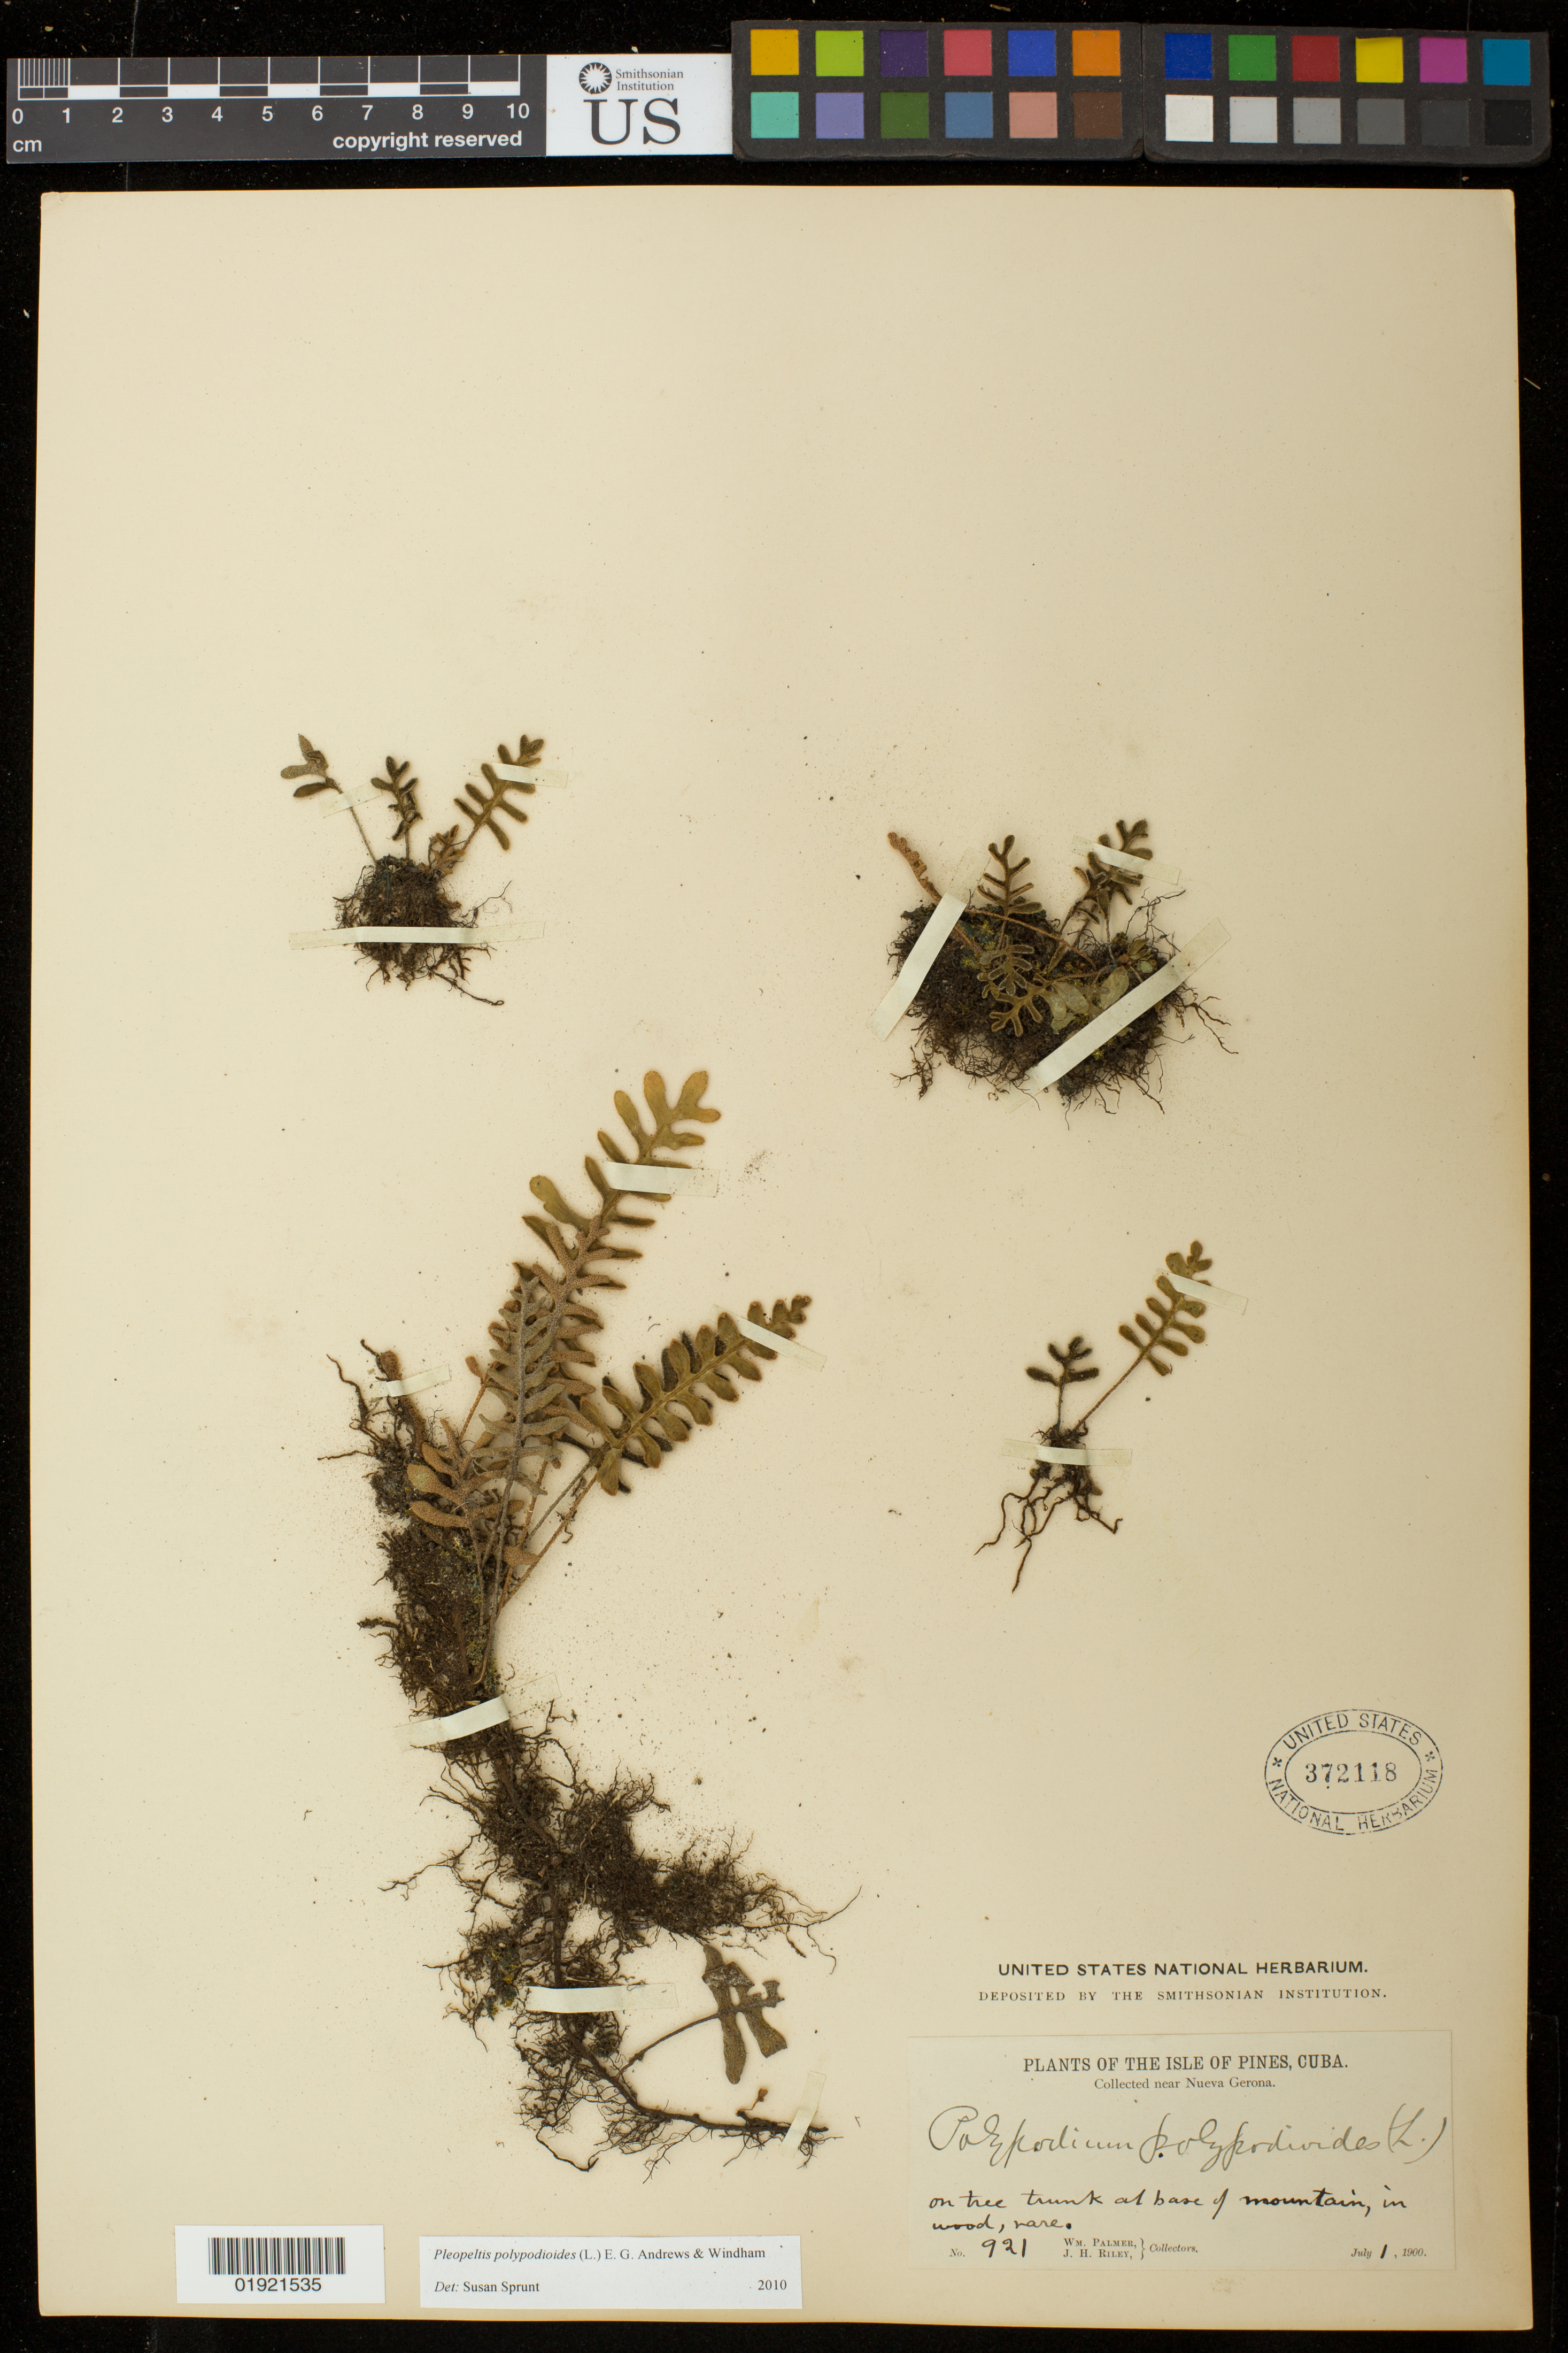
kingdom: Plantae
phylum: Tracheophyta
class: Polypodiopsida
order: Polypodiales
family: Polypodiaceae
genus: Pleopeltis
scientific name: Pleopeltis polypodioides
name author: (L.) E.G. Andrews & Windham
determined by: Sprunt, S. V.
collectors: W. M. Palmer & J. H. Riley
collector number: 921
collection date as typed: July 1, 1900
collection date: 1900-07-01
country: Cuba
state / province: Isla de La Juventud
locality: near Nueva Gerona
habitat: on tree trunk at base of mountain, in wood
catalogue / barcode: US 372118